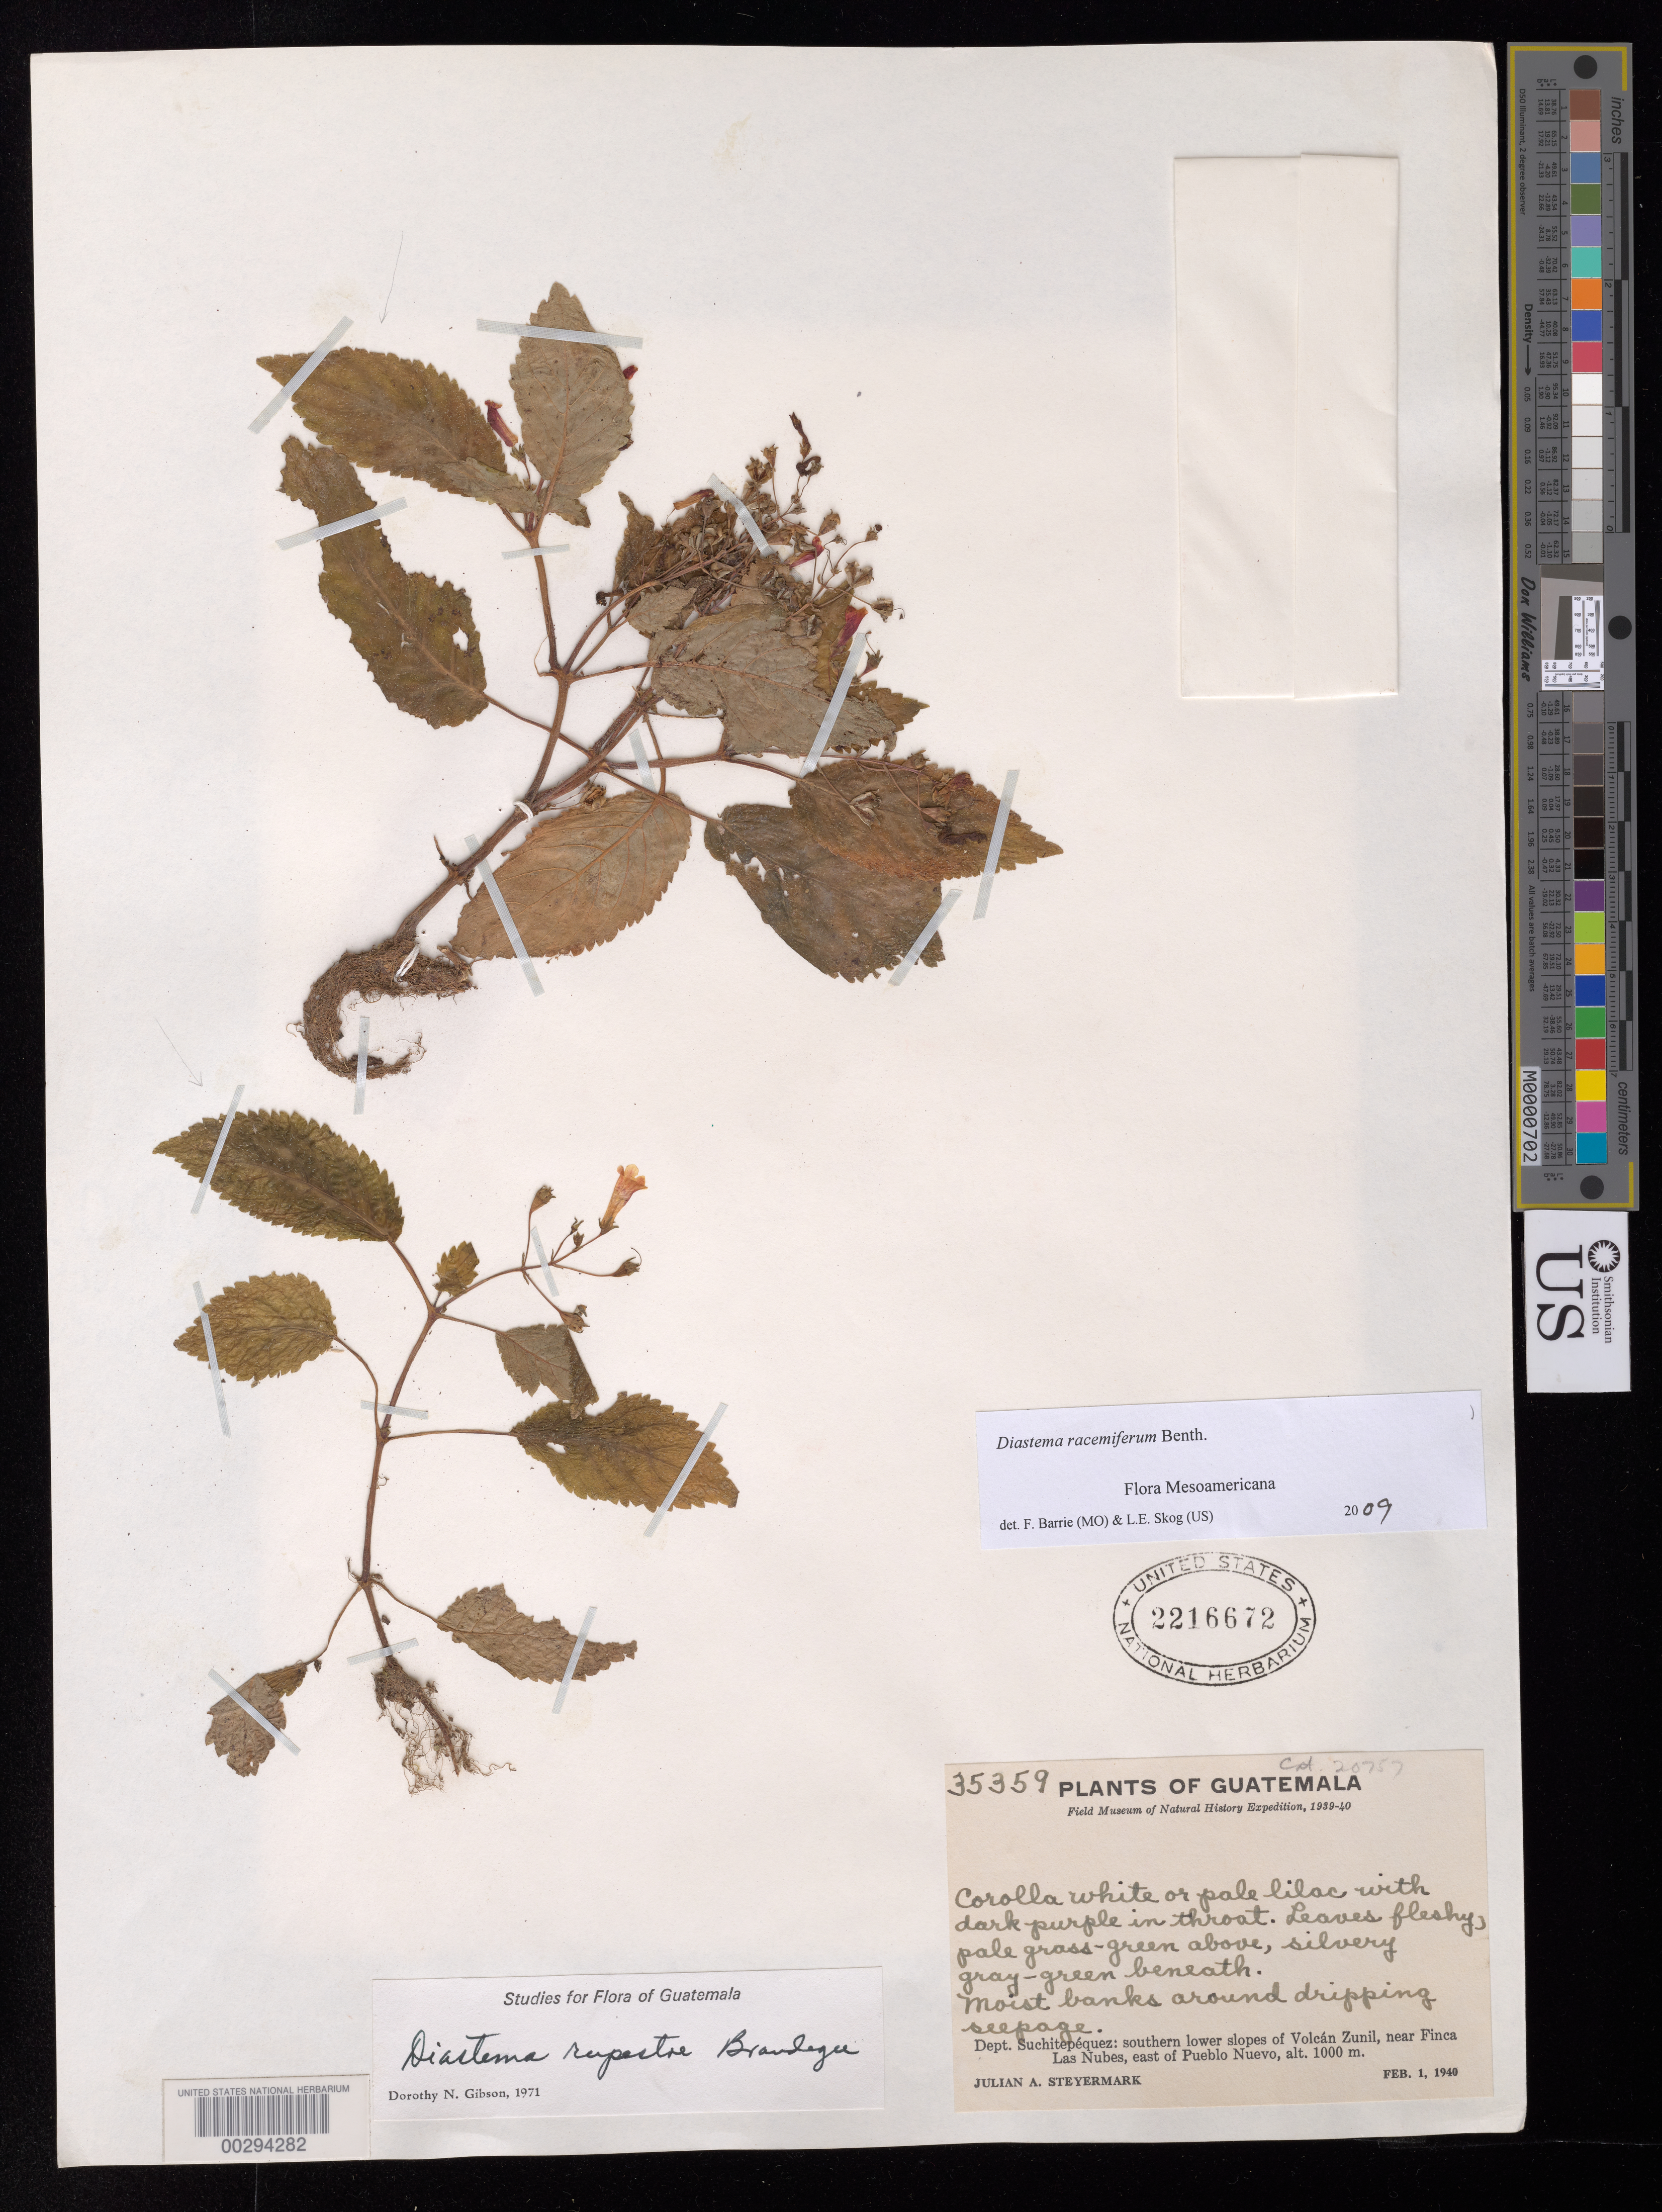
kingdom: Plantae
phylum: Tracheophyta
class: Magnoliopsida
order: Lamiales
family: Gesneriaceae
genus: Diastema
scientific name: Diastema racemiferum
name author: Benth.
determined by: Barrie, F. R.; Skog, Laurence E.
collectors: J. Steyermark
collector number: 35359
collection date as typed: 01 Feb 1940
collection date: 1940-02-01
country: Guatemala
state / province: Suchitepéquez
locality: Southern lower slopes of Volcan Zunil, near Finca Las Nubes, E of Pueblo Nuevo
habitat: Moist banks around dripping seepage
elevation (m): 1000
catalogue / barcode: US 2216672